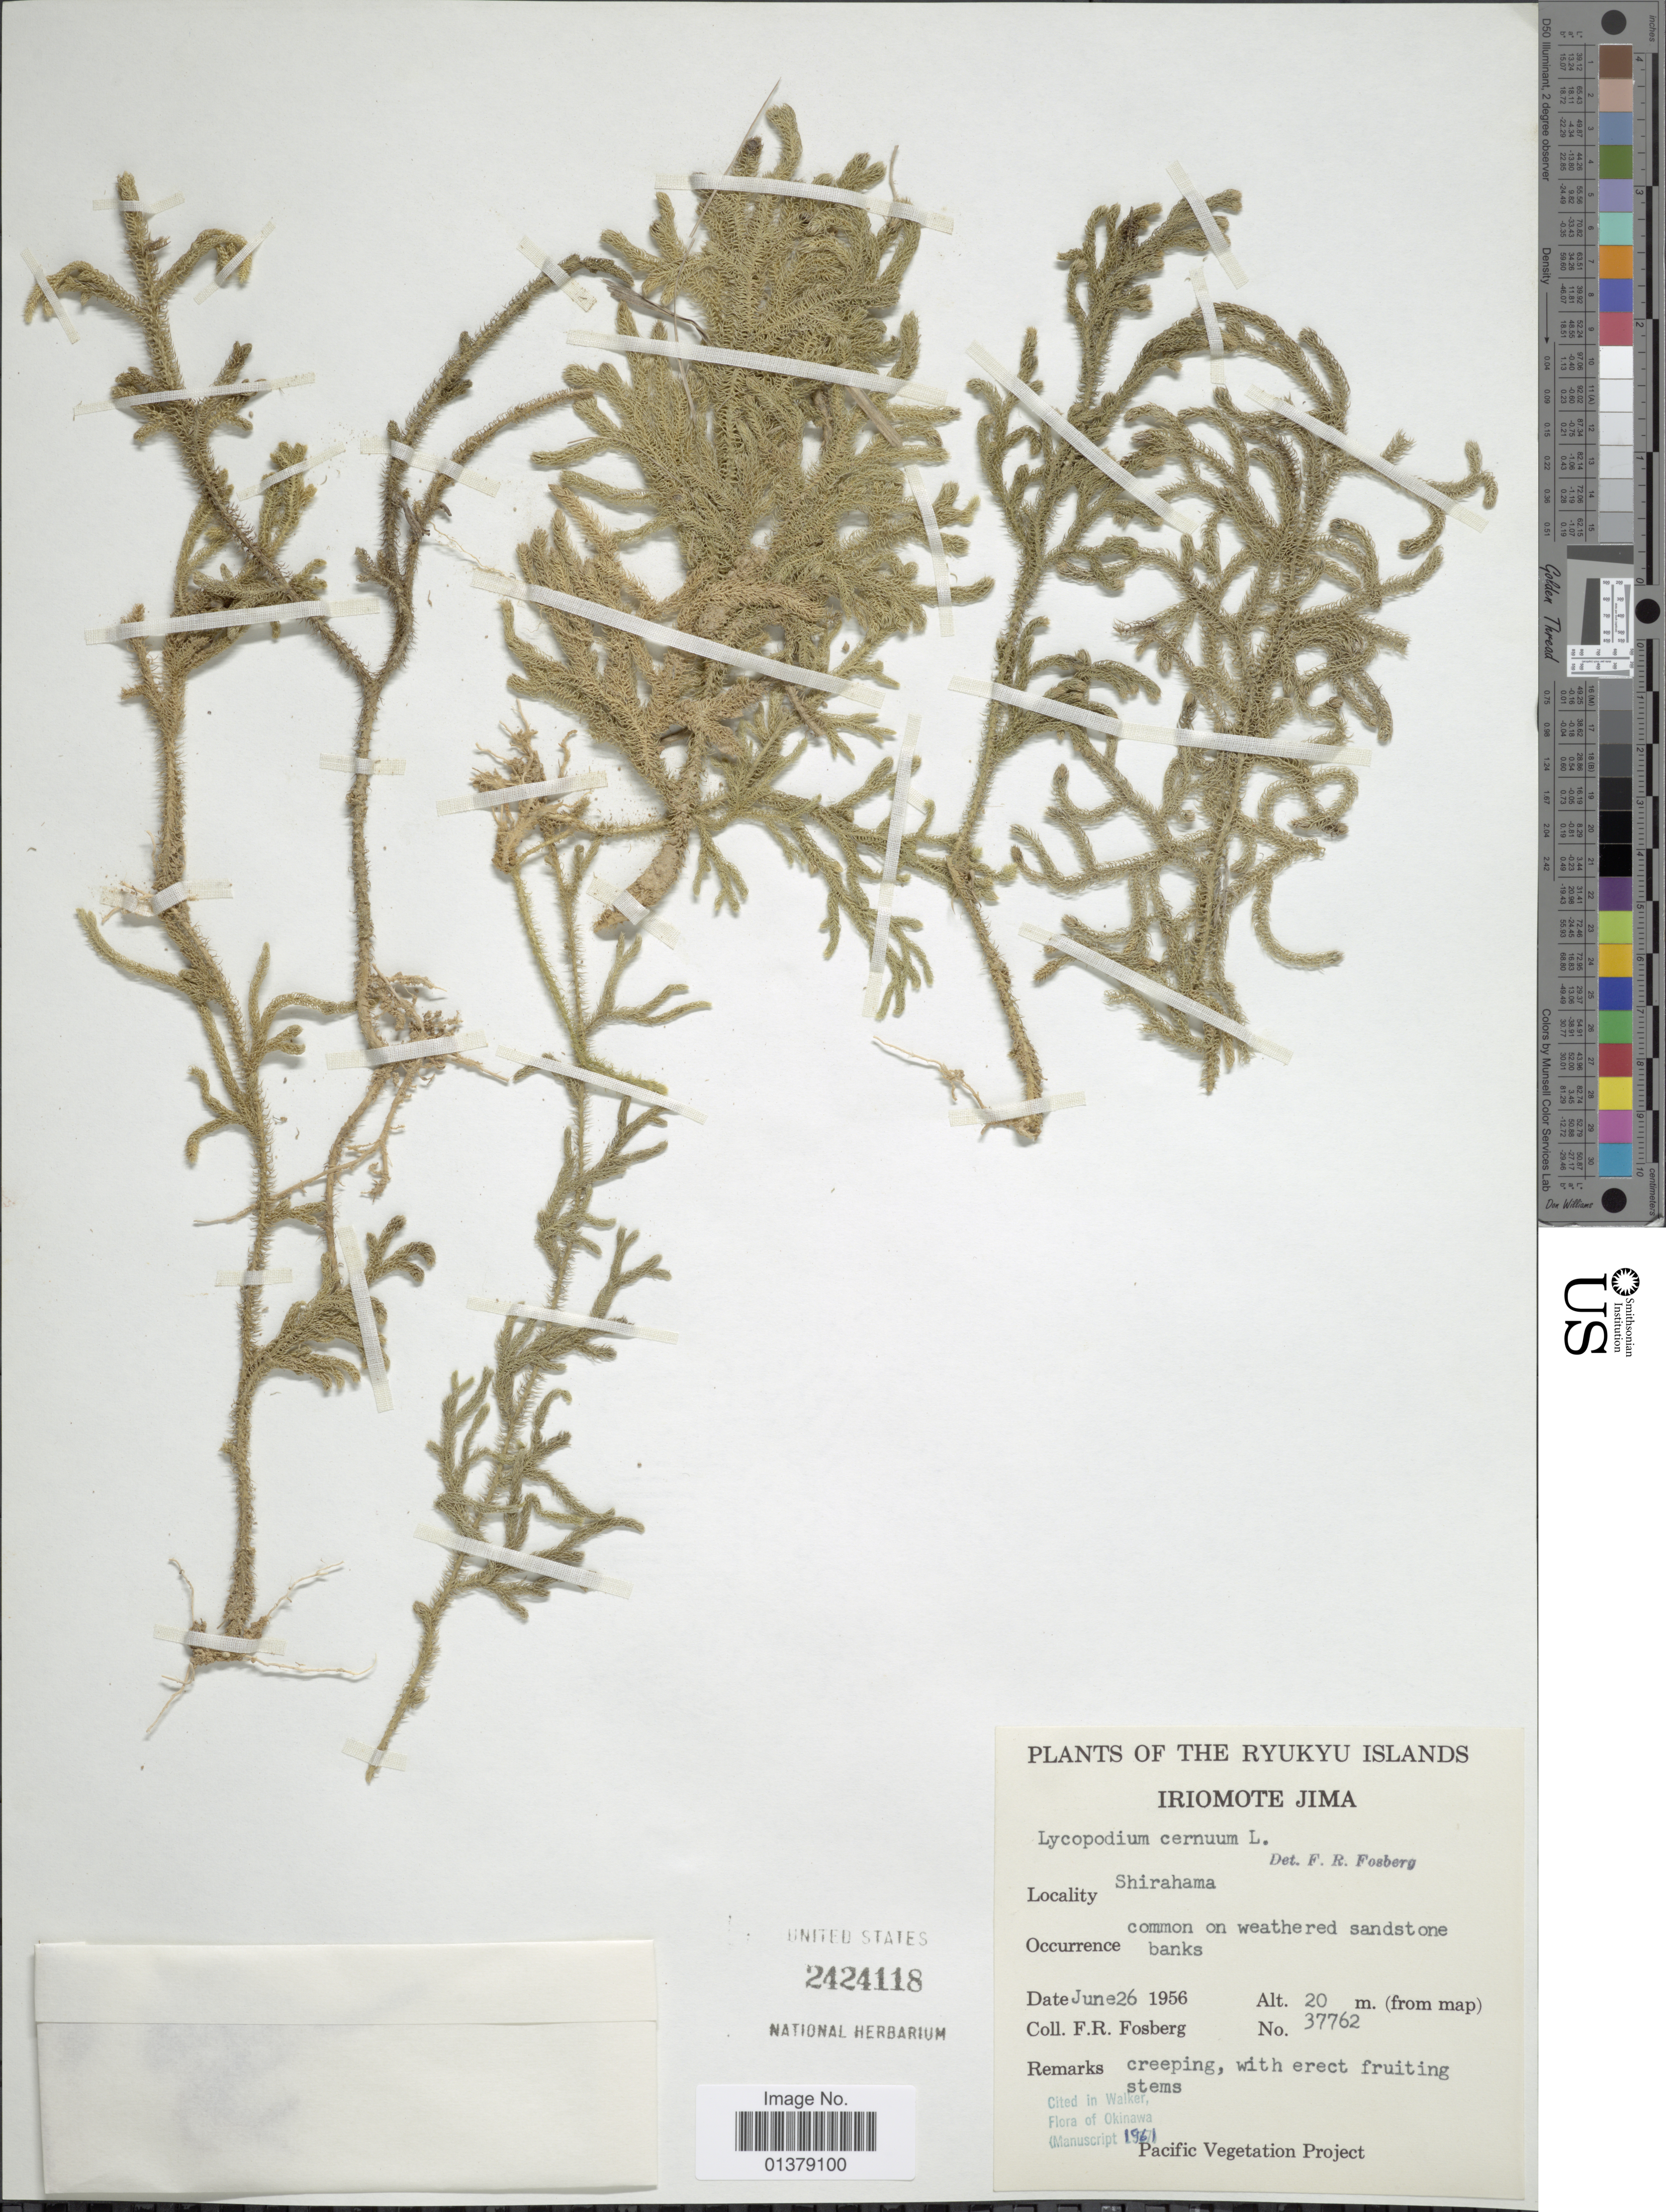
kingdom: Plantae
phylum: Tracheophyta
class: Lycopodiopsida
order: Lycopodiales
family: Lycopodiaceae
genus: Palhinhaea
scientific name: Palhinhaea cernua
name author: (L.) Vasc. & Franco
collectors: F. R. Fosberg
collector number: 37762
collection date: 1956-06-26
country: Japan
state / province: Okinawa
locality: The Ryukyu Islands, Iriomote Jima, Shirahama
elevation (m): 20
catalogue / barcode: US 37762